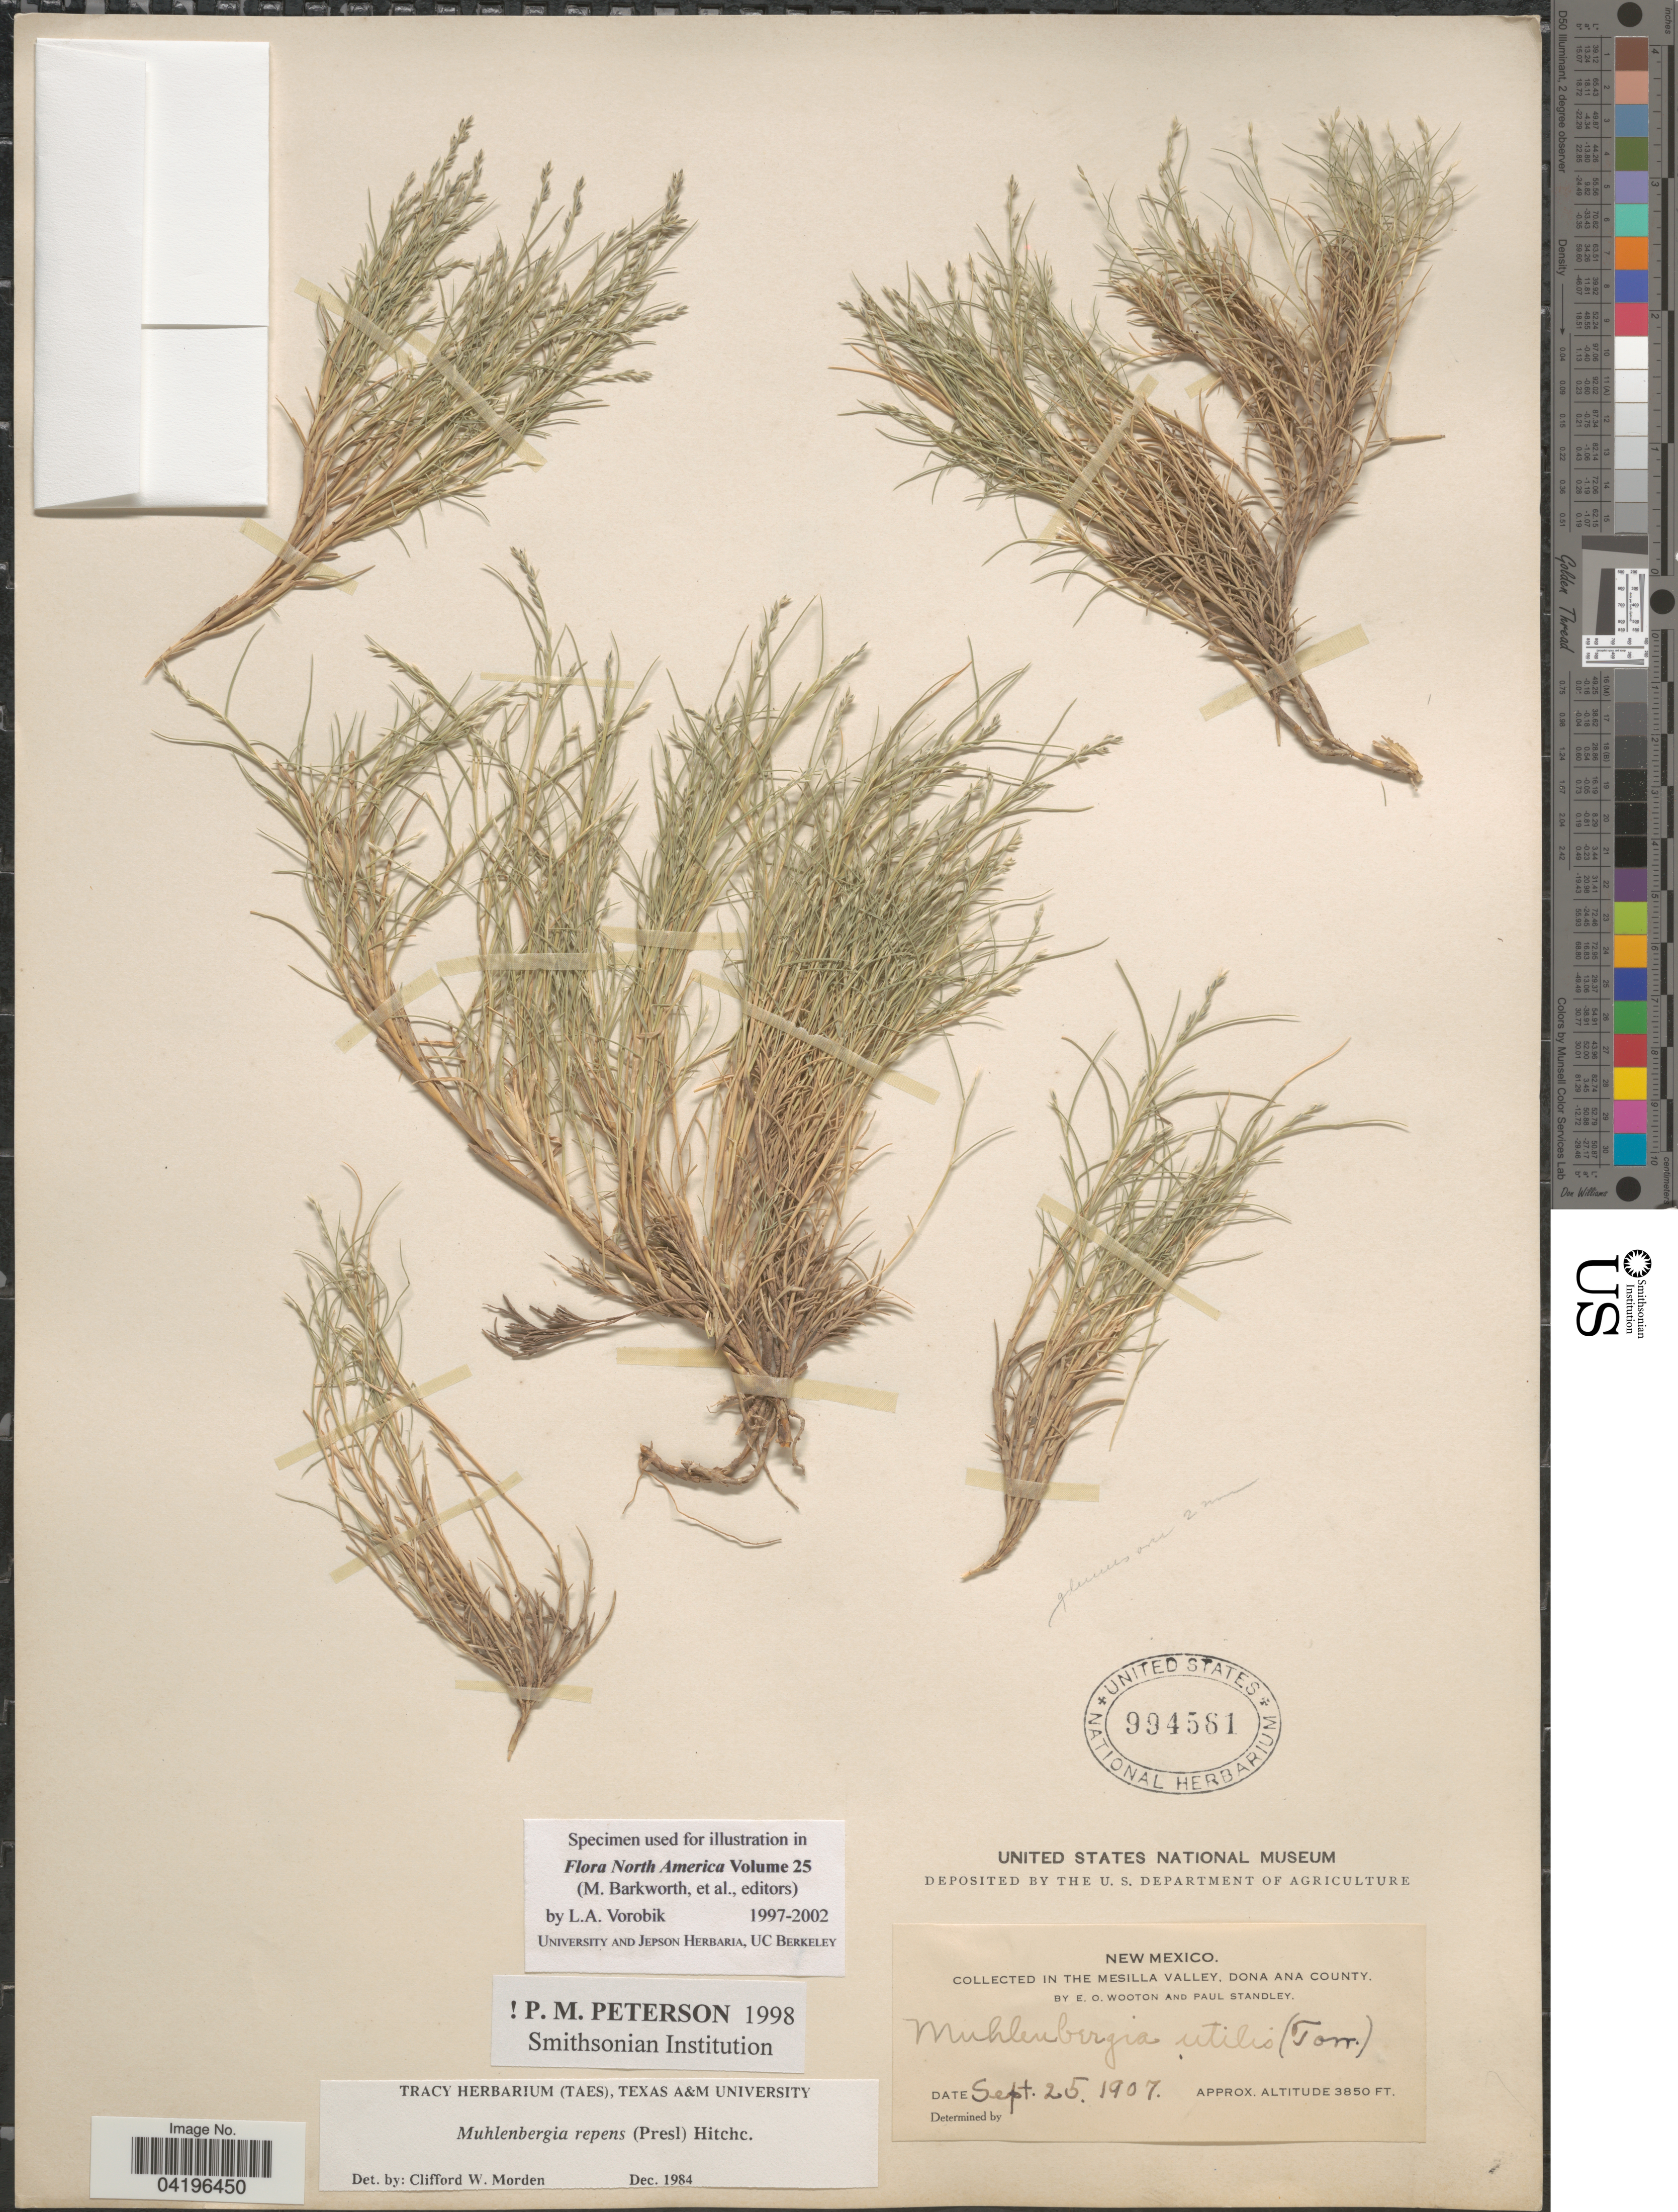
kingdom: Plantae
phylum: Tracheophyta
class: Liliopsida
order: Poales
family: Poaceae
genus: Muhlenbergia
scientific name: Muhlenbergia repens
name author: (J. Presl) Hitchc.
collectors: E. O. Wooton & P. C. Standley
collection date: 1907-09-25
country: United States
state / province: New Mexico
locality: In the Mesilla Valley, Dona Ana County.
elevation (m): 1173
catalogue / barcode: US 994561